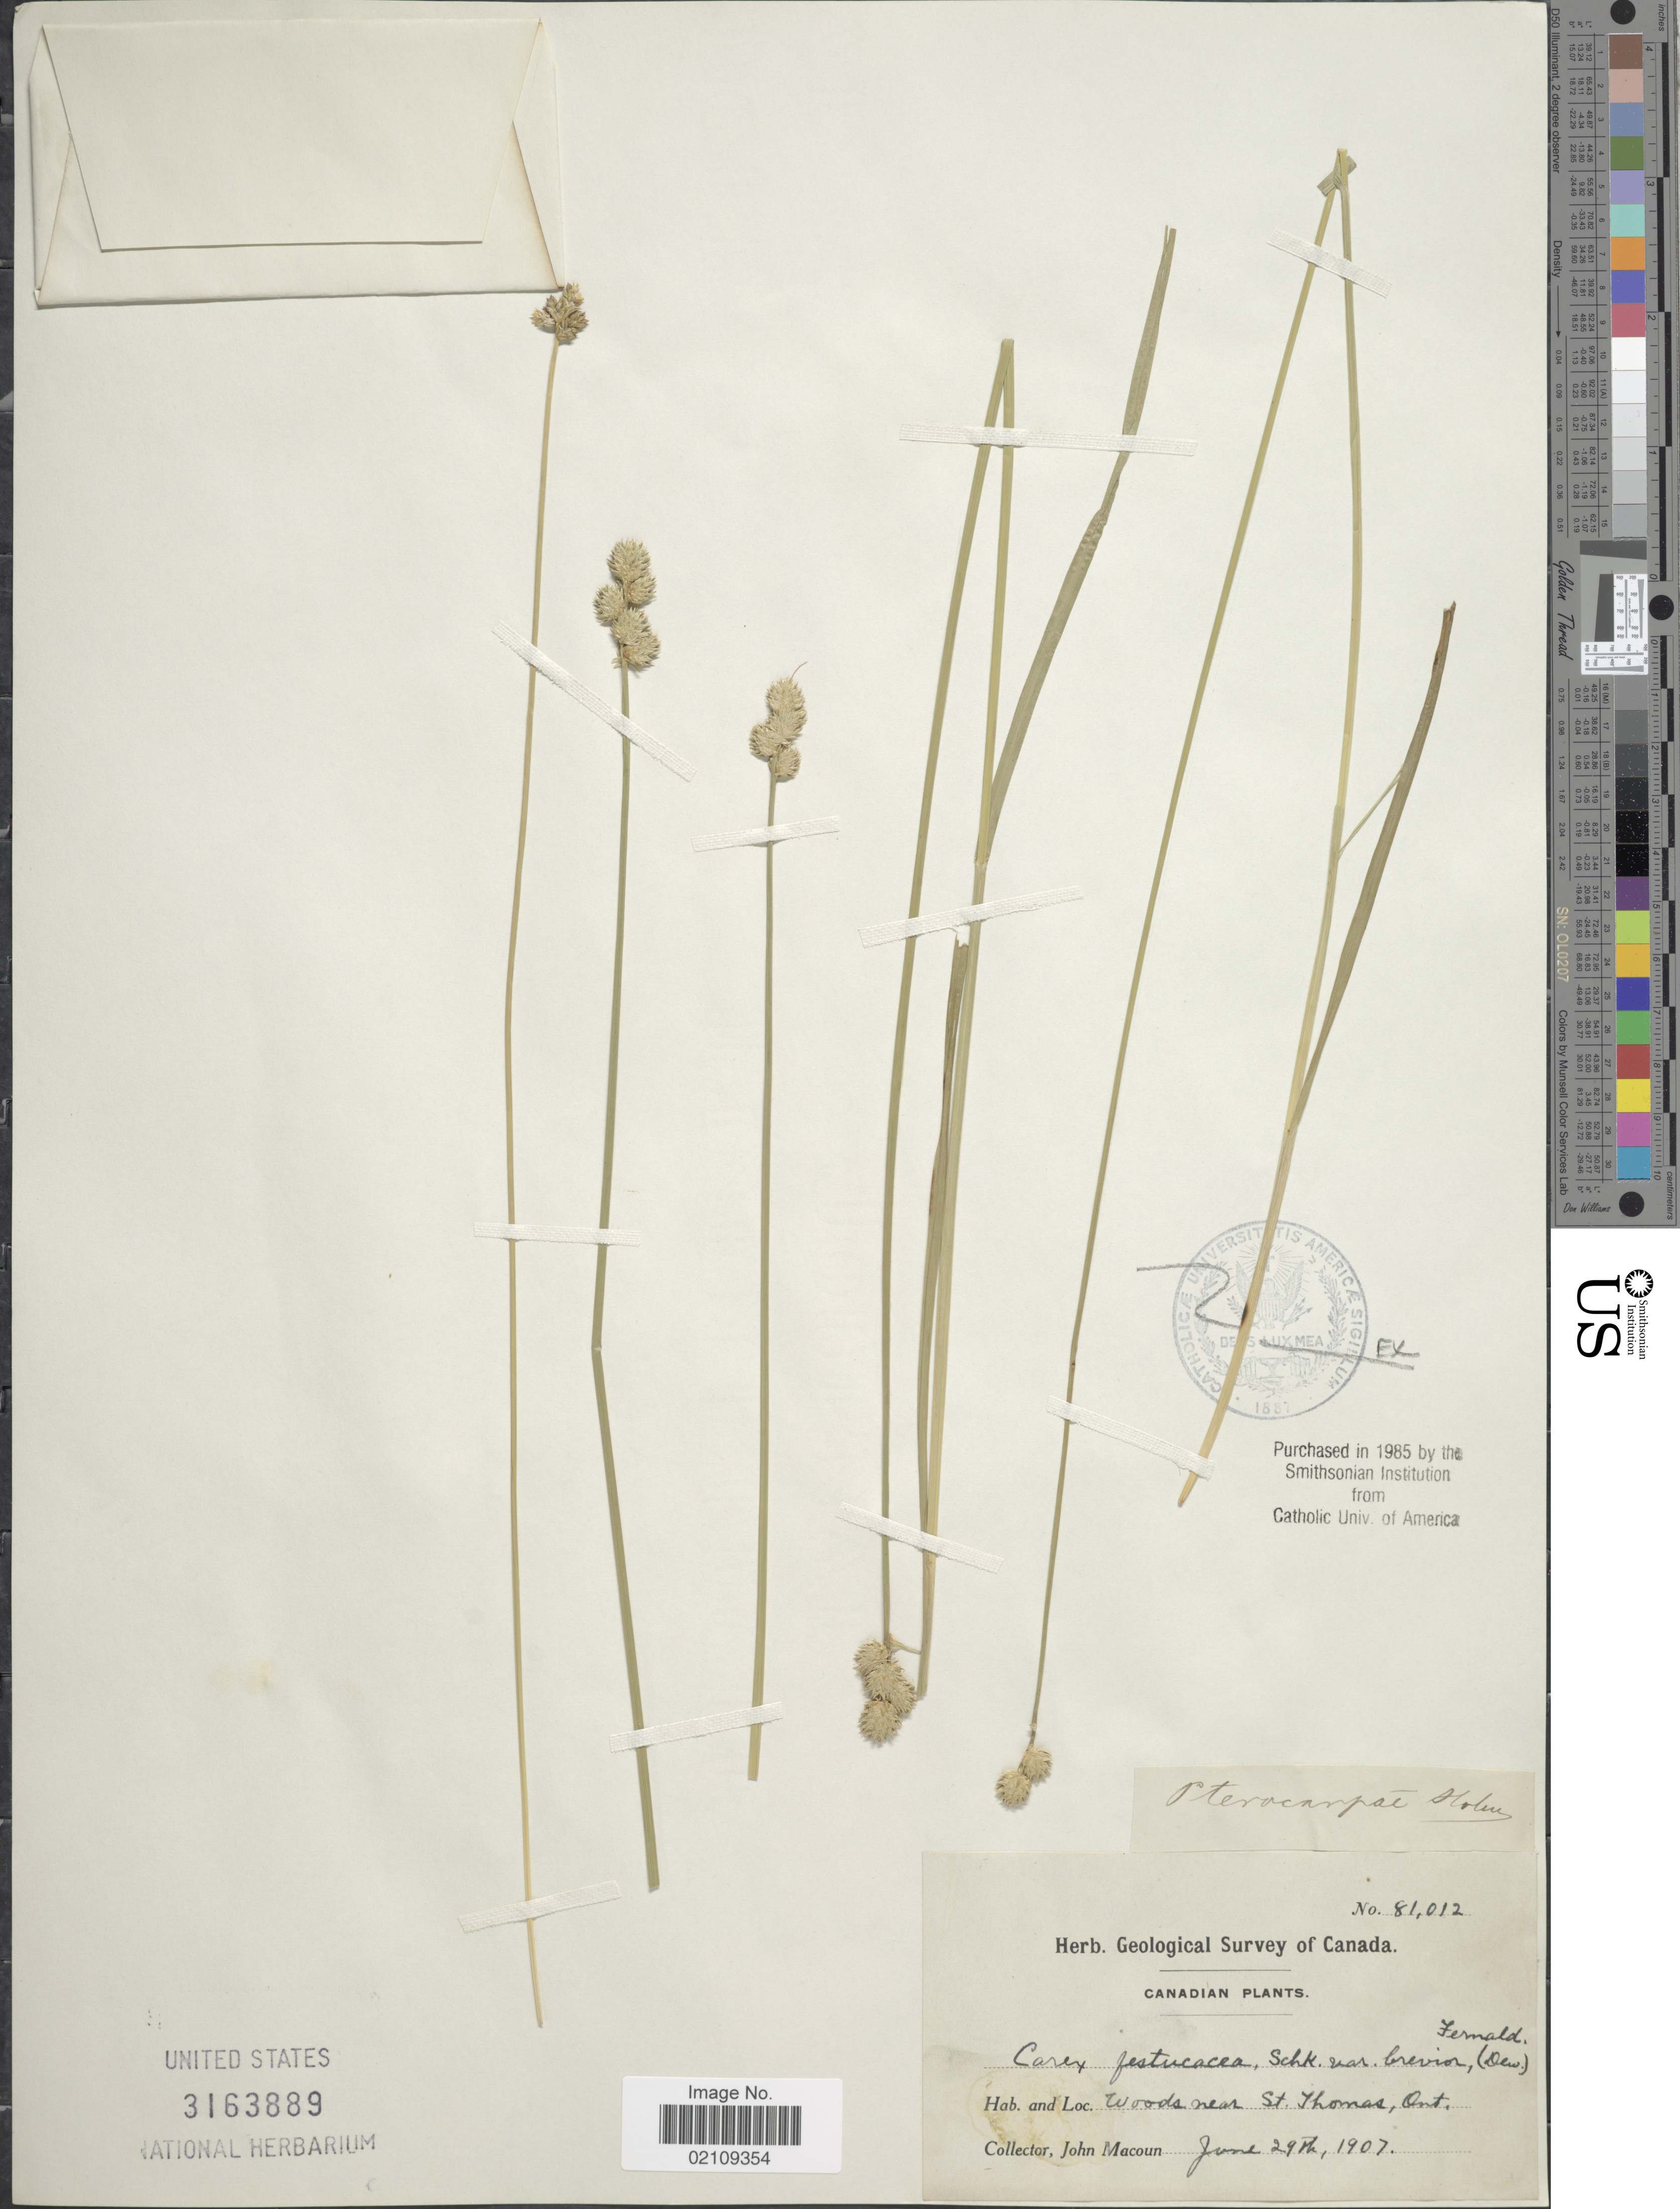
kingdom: Plantae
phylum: Tracheophyta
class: Liliopsida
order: Poales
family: Cyperaceae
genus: Carex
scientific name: Carex festucacea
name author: Willd.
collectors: J. Macoun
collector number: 81012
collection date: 1907-06-29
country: Canada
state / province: Ontario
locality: Woods near St Thomas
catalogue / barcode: US 3163889